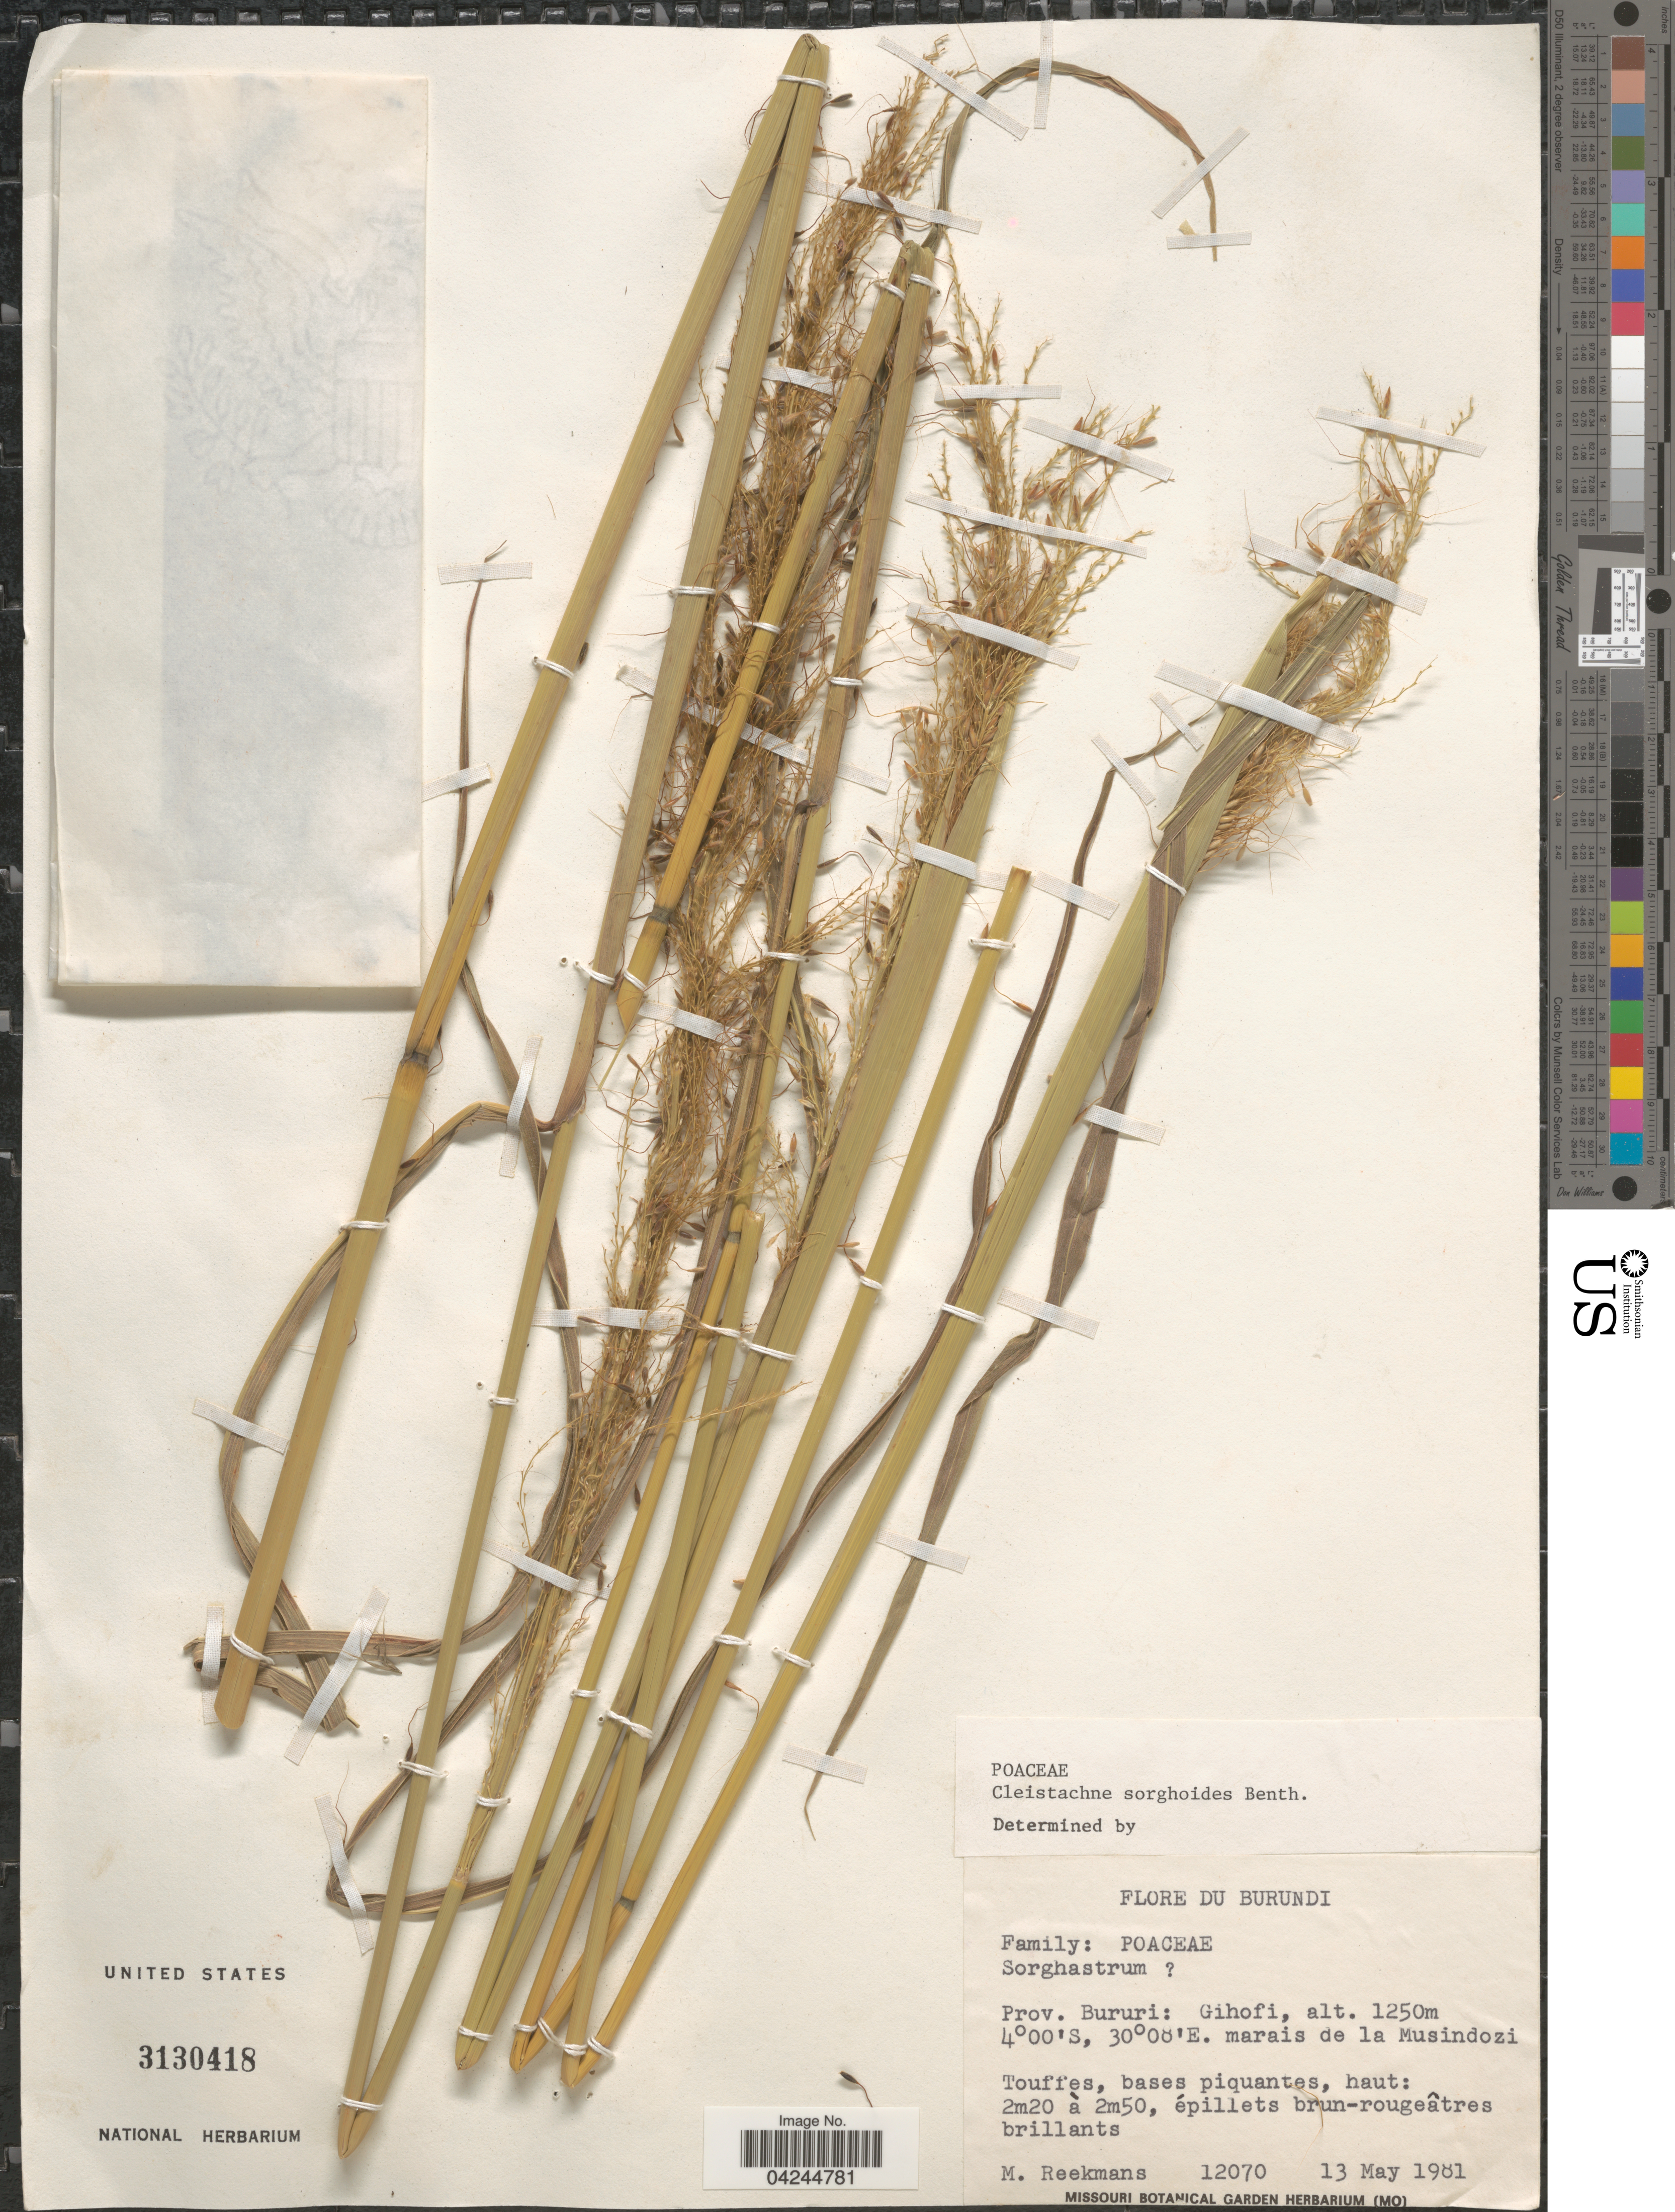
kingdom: Plantae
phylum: Tracheophyta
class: Liliopsida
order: Poales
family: Poaceae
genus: Cleistachne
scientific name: Cleistachne sorghoides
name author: Benth.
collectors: M. Reekmans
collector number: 12070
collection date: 1981-05-13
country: Burundi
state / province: Bururi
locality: Gihofi, marais de la Musindozi.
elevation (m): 1250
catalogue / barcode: US 3130418